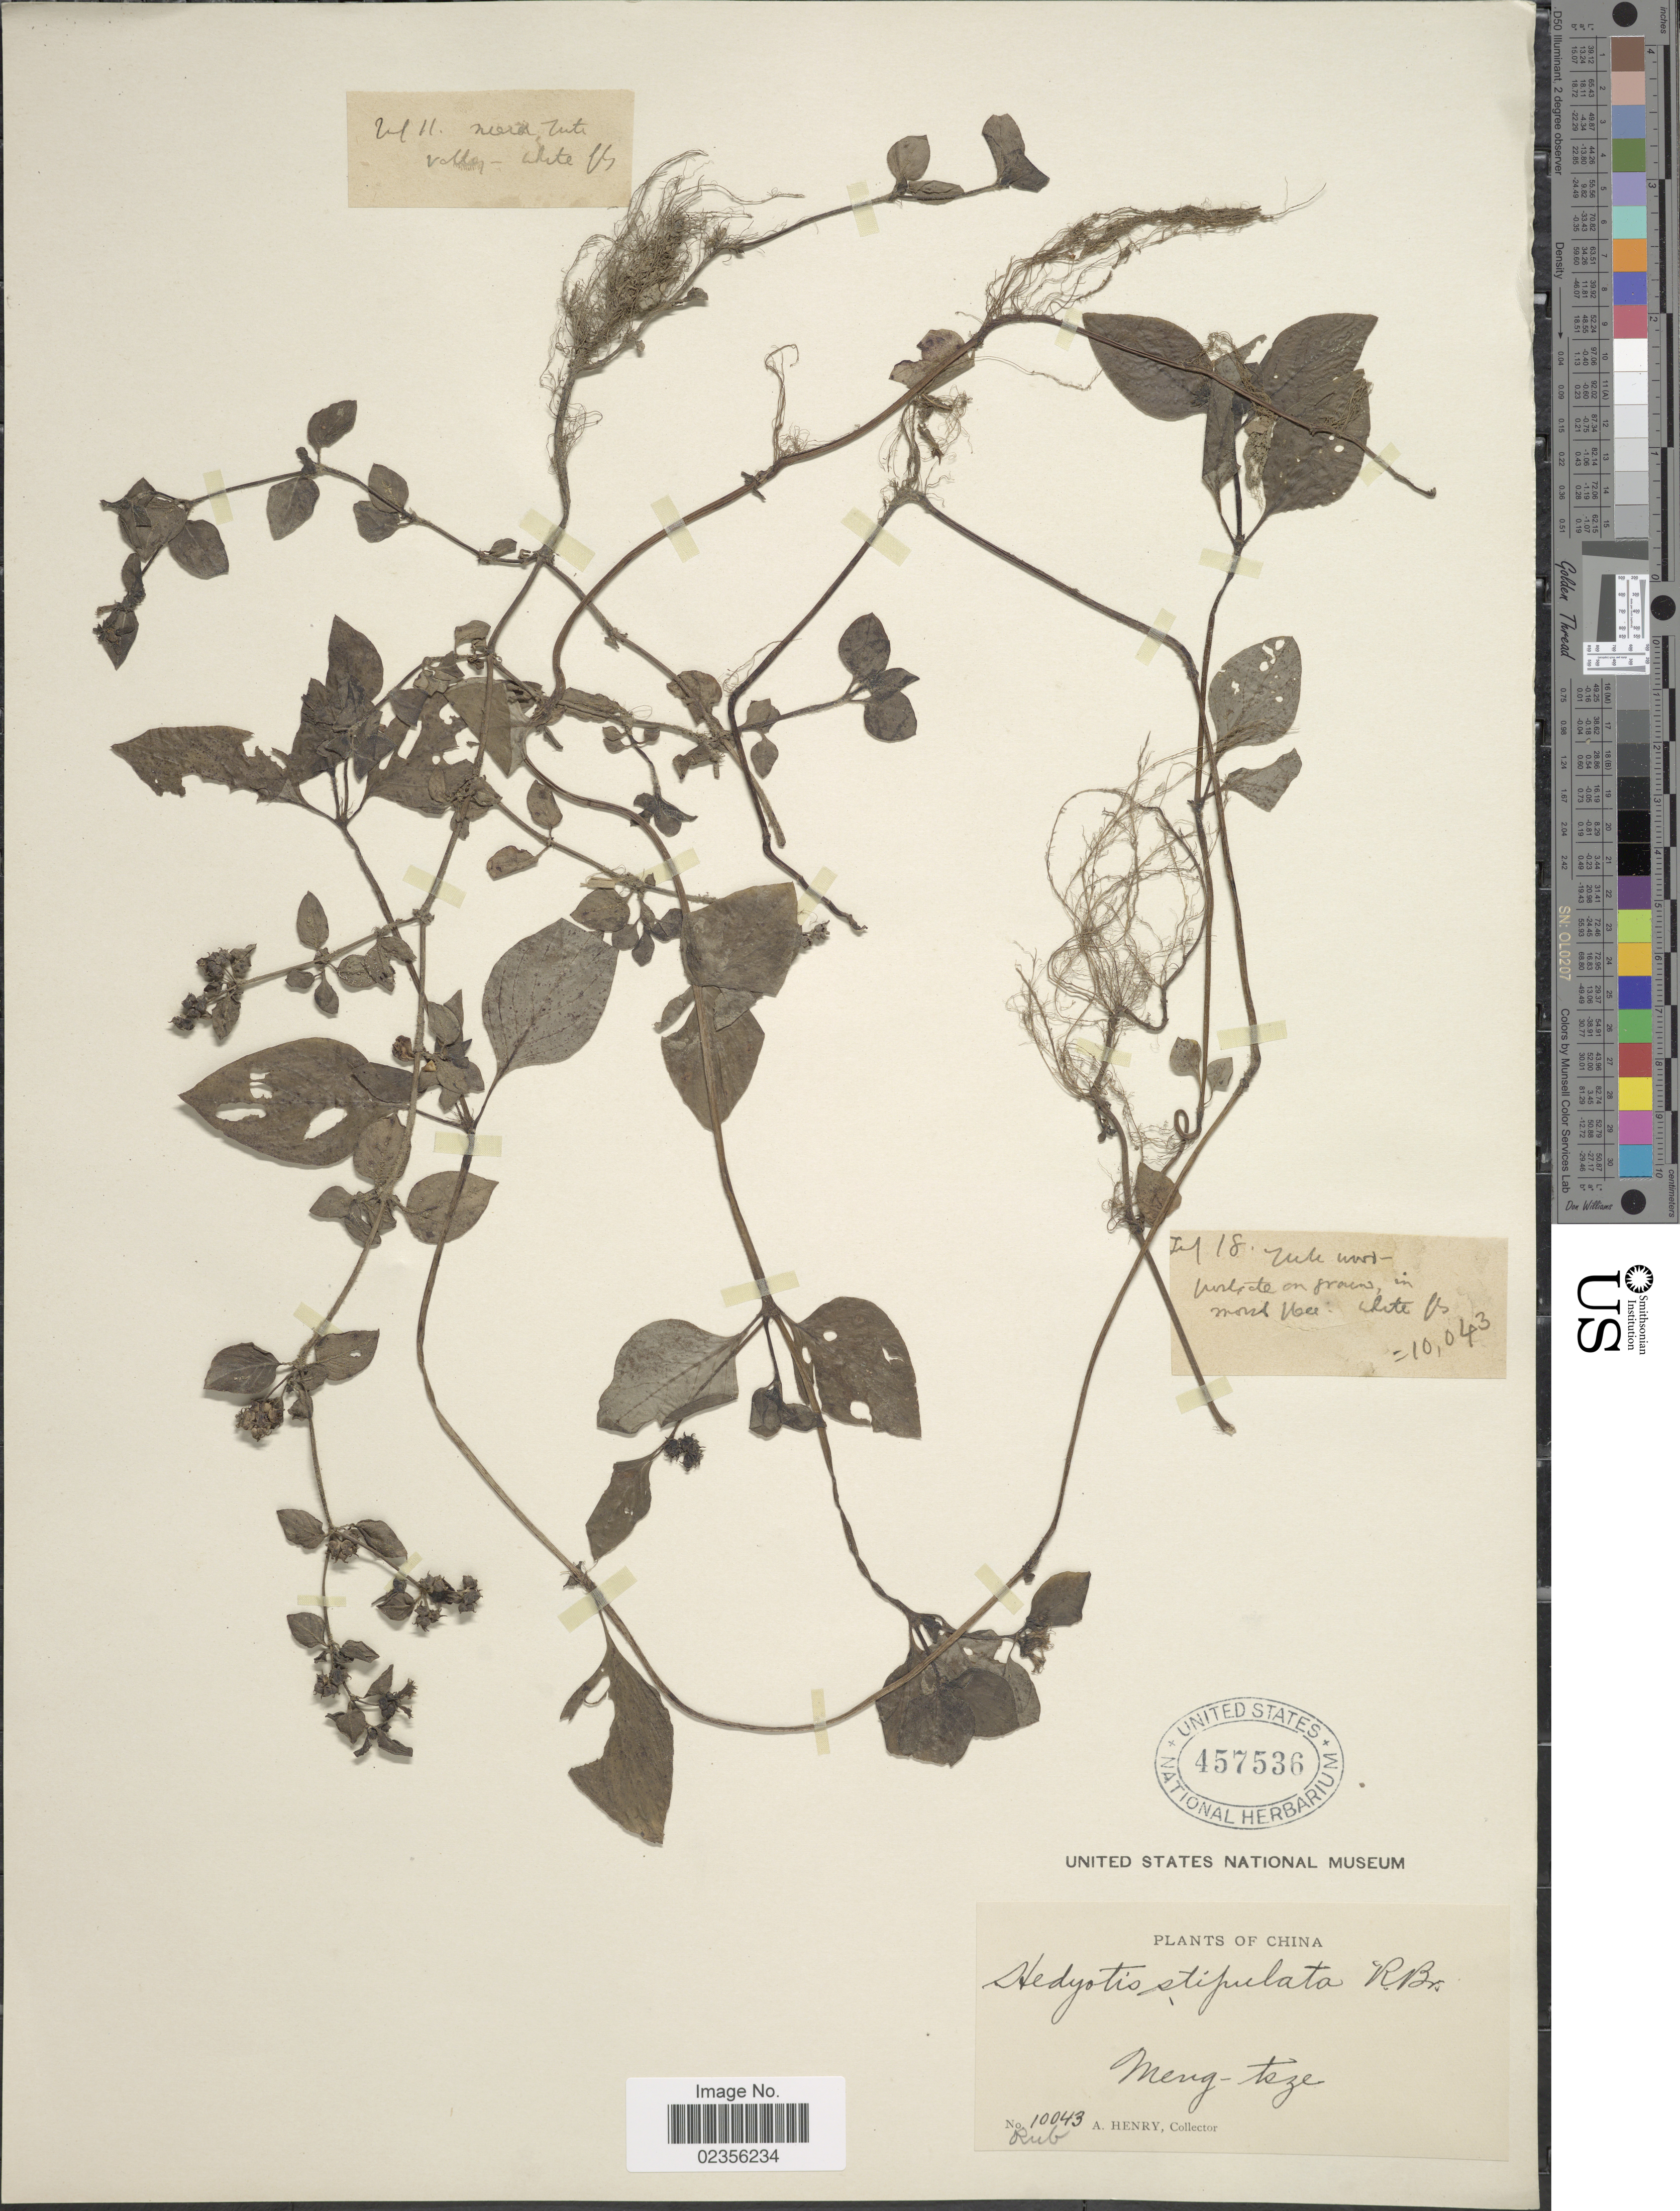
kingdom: Plantae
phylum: Tracheophyta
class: Magnoliopsida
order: Gentianales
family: Rubiaceae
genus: Hedyotis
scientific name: Hedyotis stipulata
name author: R. Br. ex Hook. f.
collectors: A. Henry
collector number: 10043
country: China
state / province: Yunnan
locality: Meng-Tsze. Jul 11 - near Tutii valley; Jul 18 - Tuti wood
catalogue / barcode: US 457536